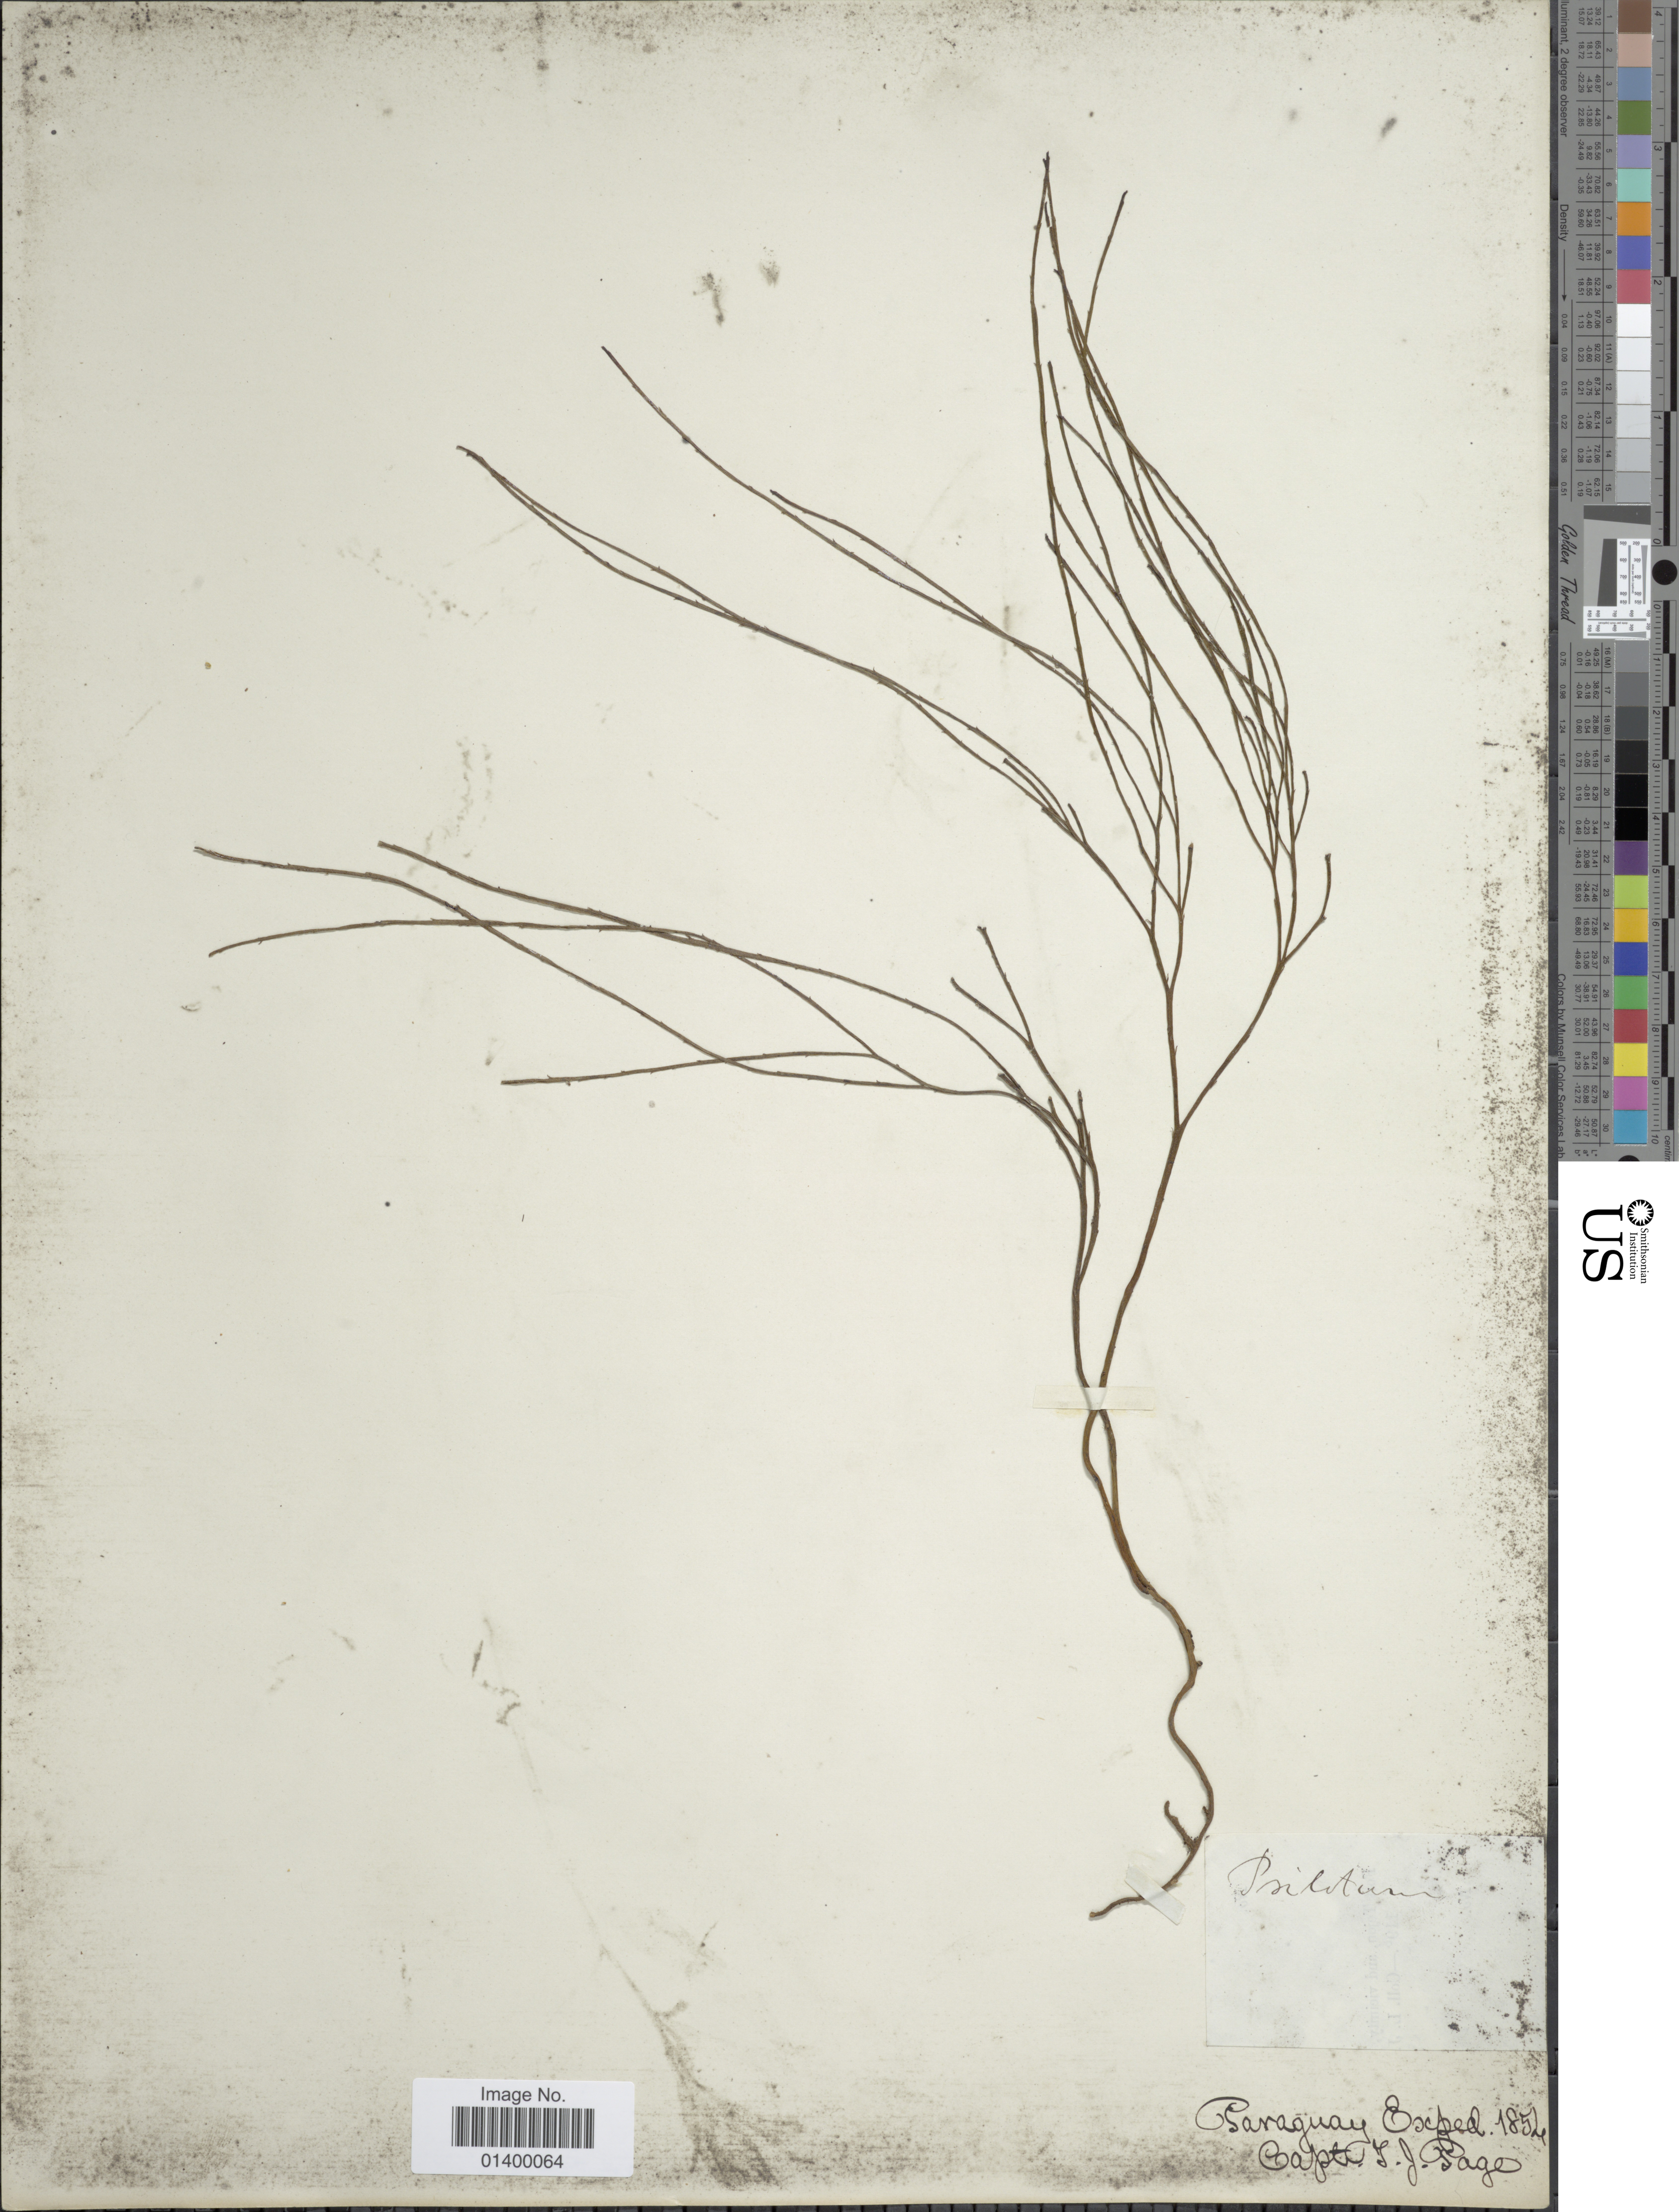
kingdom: Plantae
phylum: Tracheophyta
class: Polypodiopsida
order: Psilotales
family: Psilotaceae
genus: Psilotum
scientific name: Psilotum nudum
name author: (L.) P. Beauv.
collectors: T. J. Page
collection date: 1854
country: Paraguay